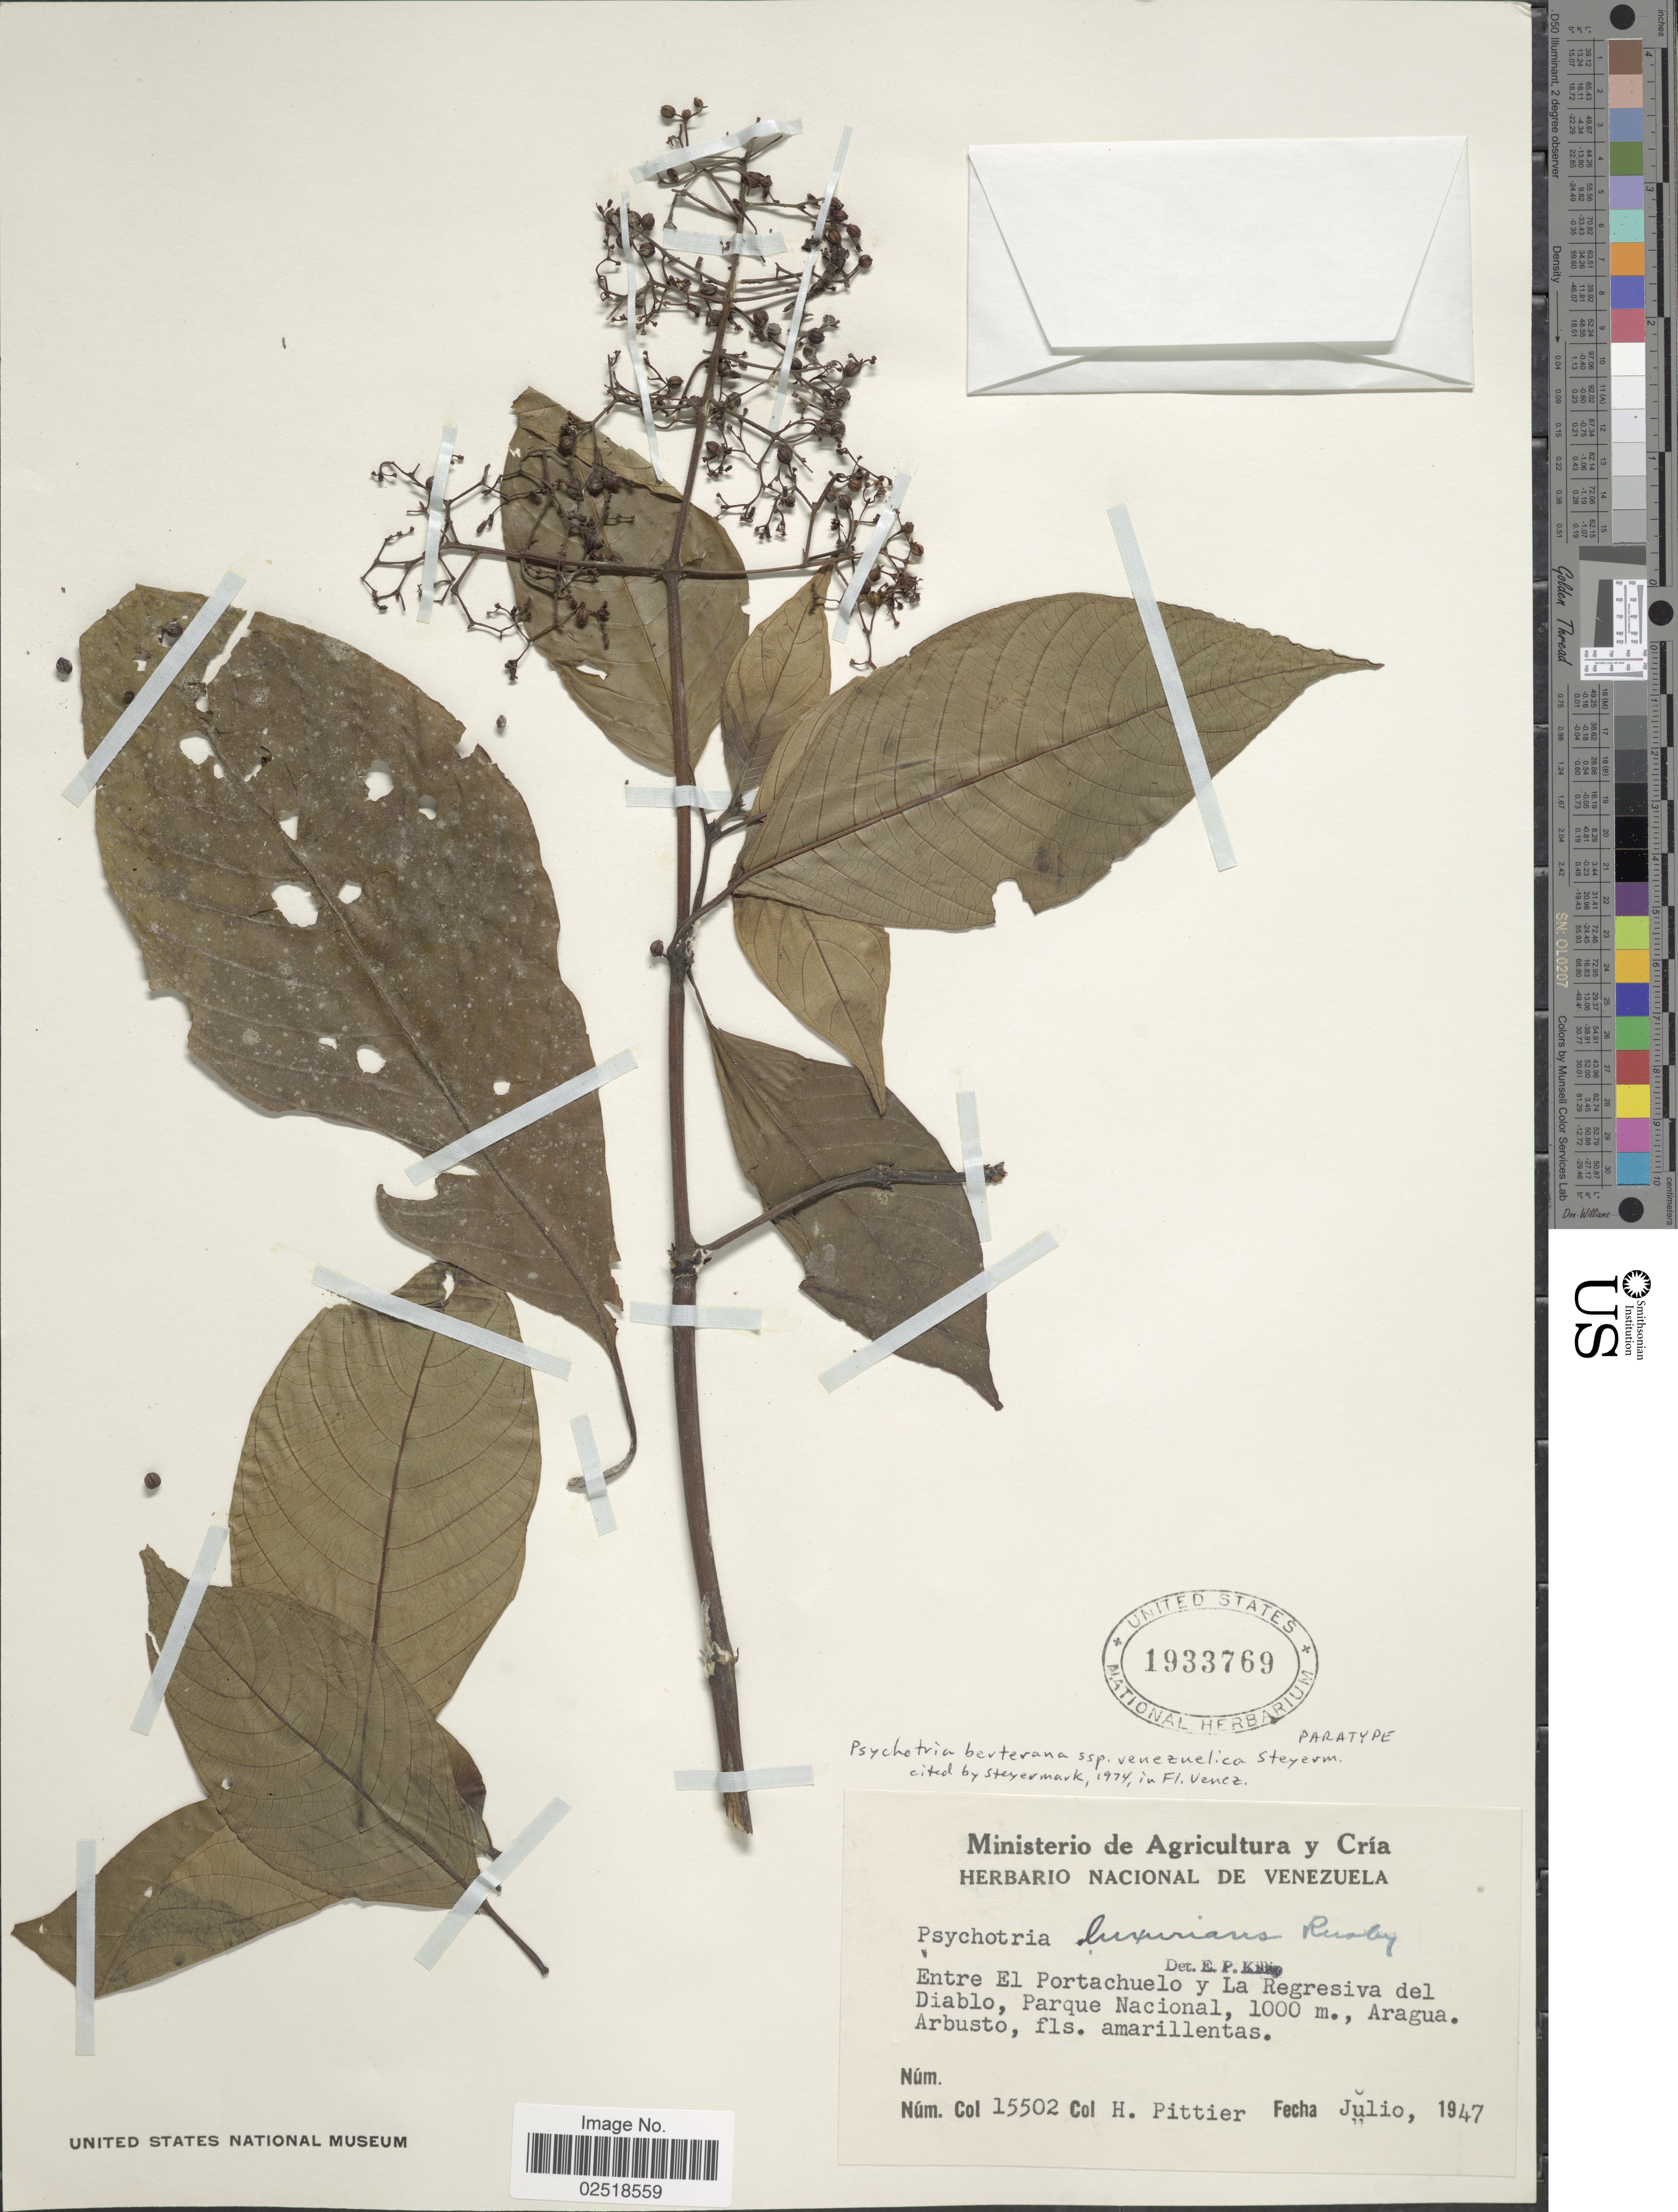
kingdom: Plantae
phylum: Tracheophyta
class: Magnoliopsida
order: Gentianales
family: Rubiaceae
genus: Psychotria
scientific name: Psychotria berteroana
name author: DC.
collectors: H. F. Pittier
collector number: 15502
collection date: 1947-07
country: Venezuela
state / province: Aragua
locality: Entre El Portachuelo y La Regresiva del Diablo, Parque Nacional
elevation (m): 1000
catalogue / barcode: US 1933769